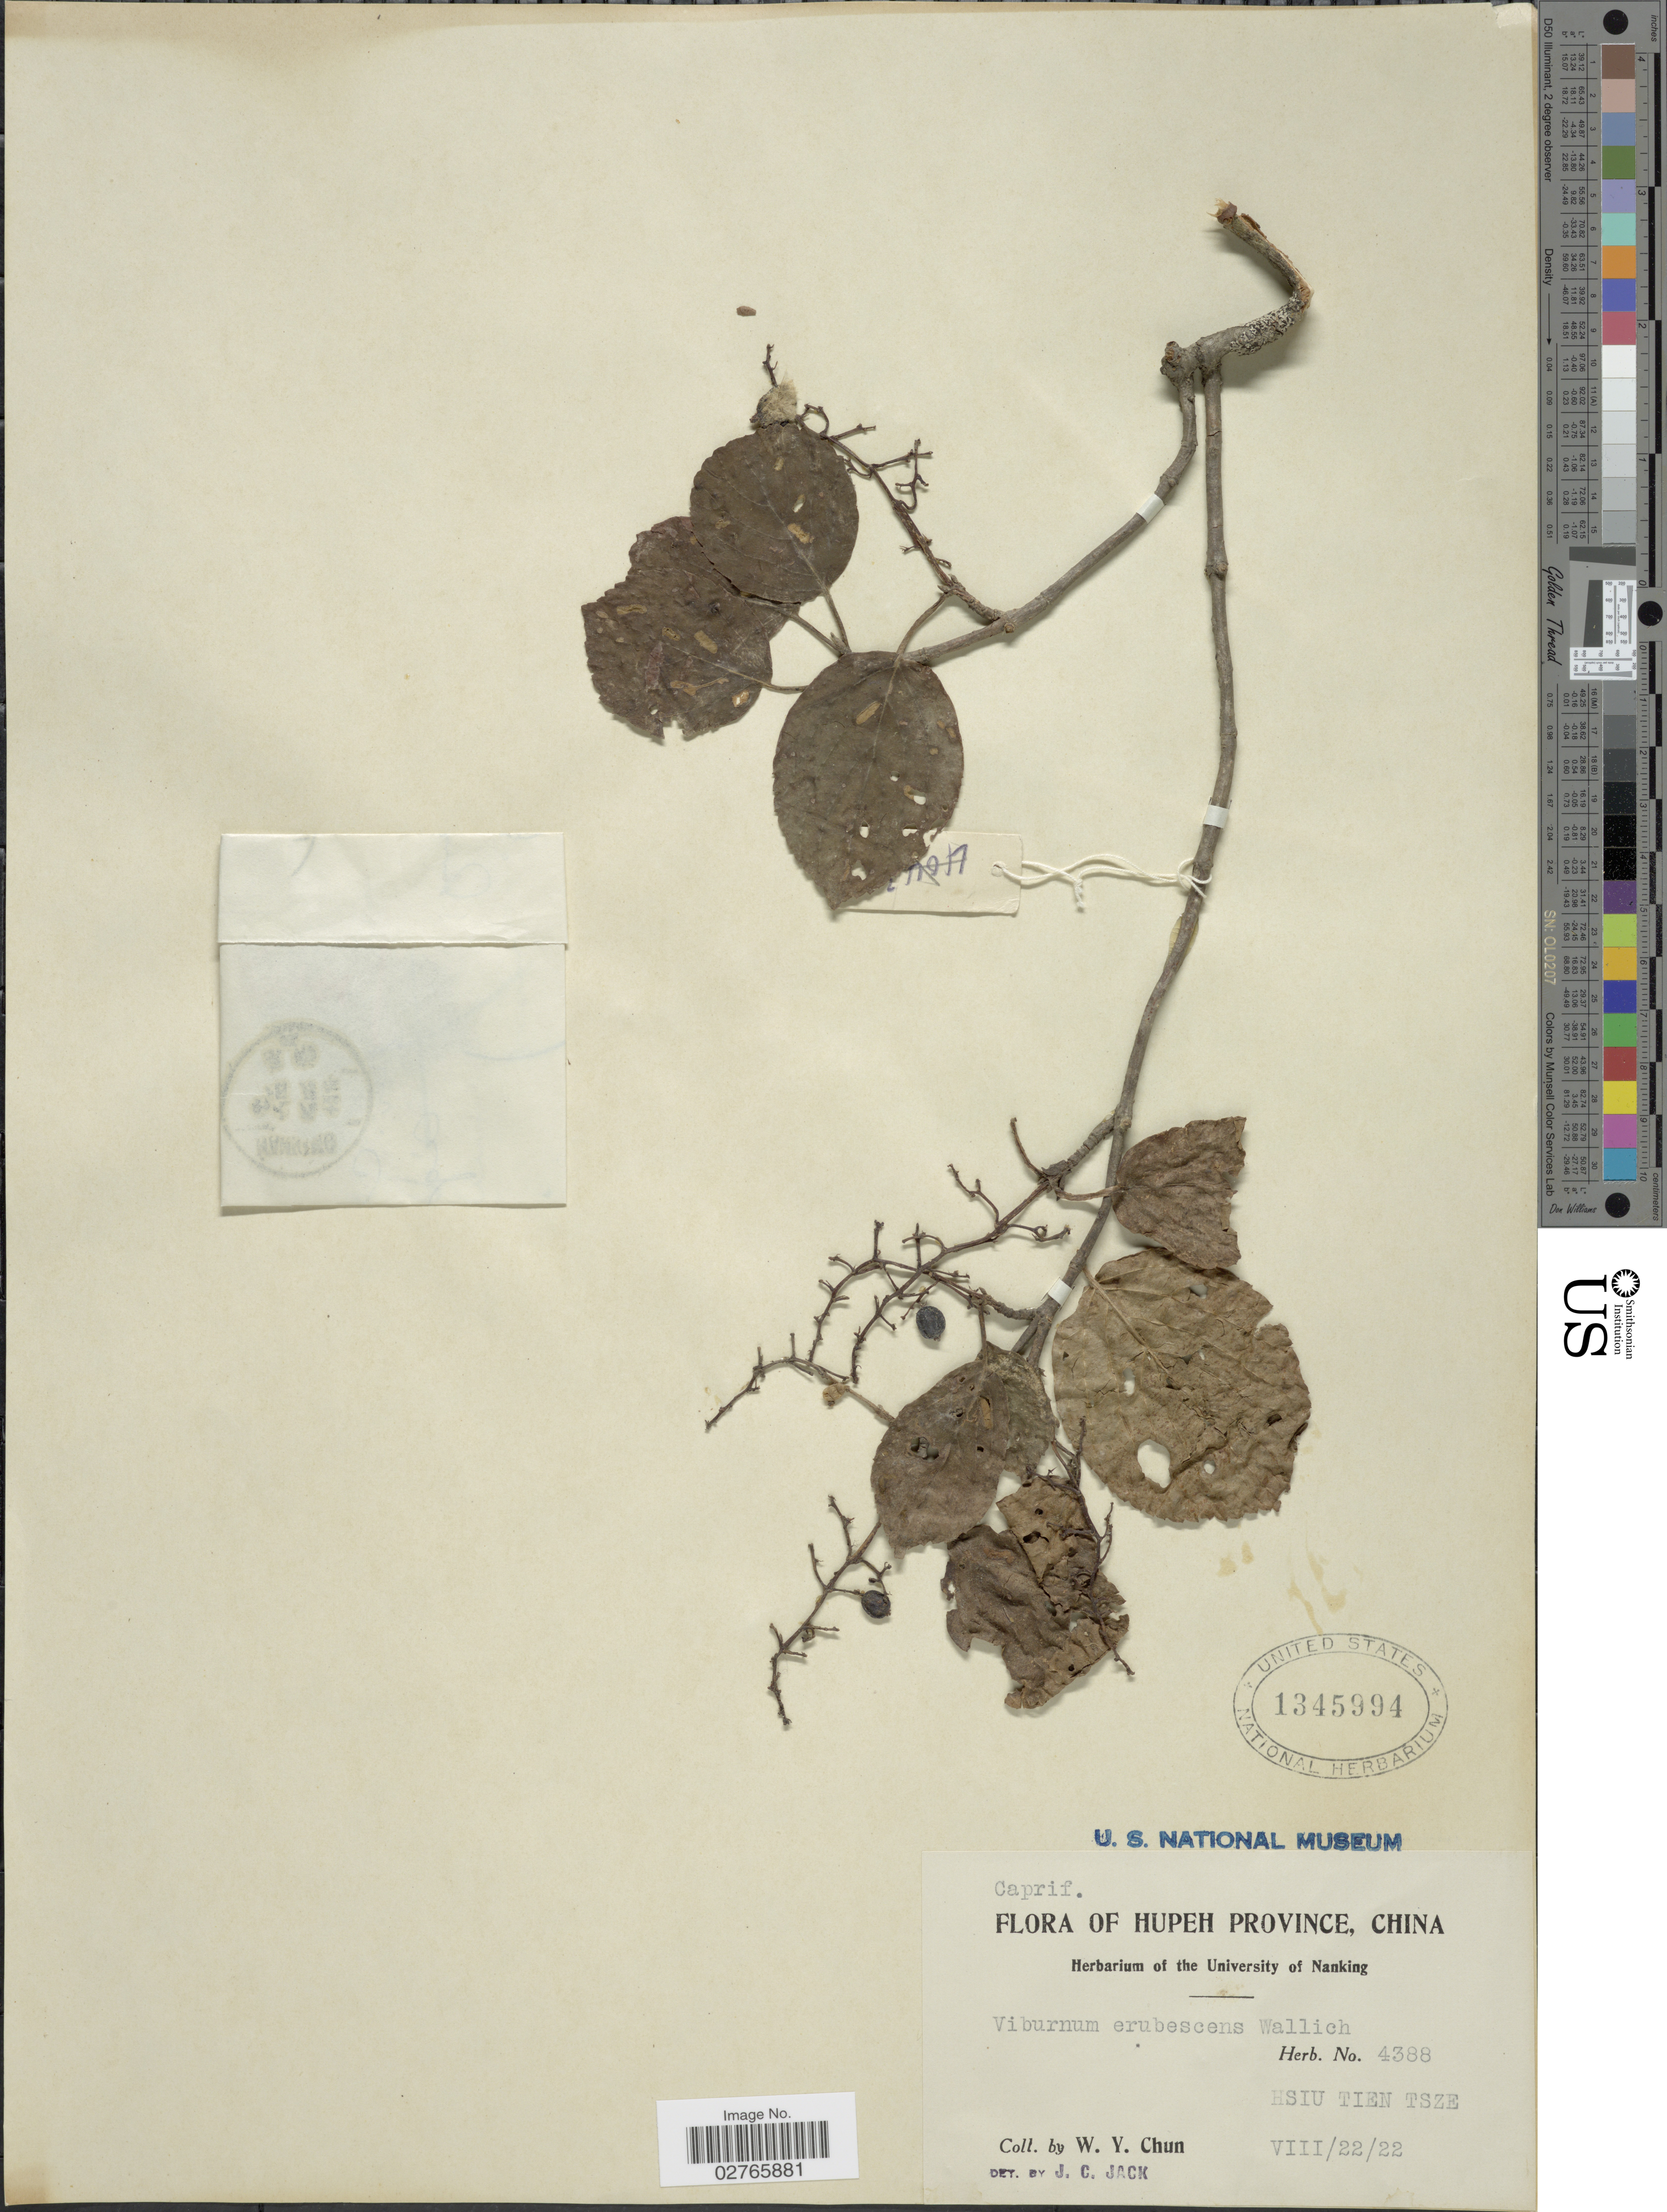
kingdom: Plantae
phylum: Tracheophyta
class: Magnoliopsida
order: Dipsacales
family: Viburnaceae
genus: Viburnum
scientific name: Viburnum erubescens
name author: Wall.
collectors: W. Y. Chun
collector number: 4388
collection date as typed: Transcribed d/m/y: 22/8/22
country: China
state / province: Hubei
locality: Hupeh Province. Hsiu Tien Tsze.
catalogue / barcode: US 1345994